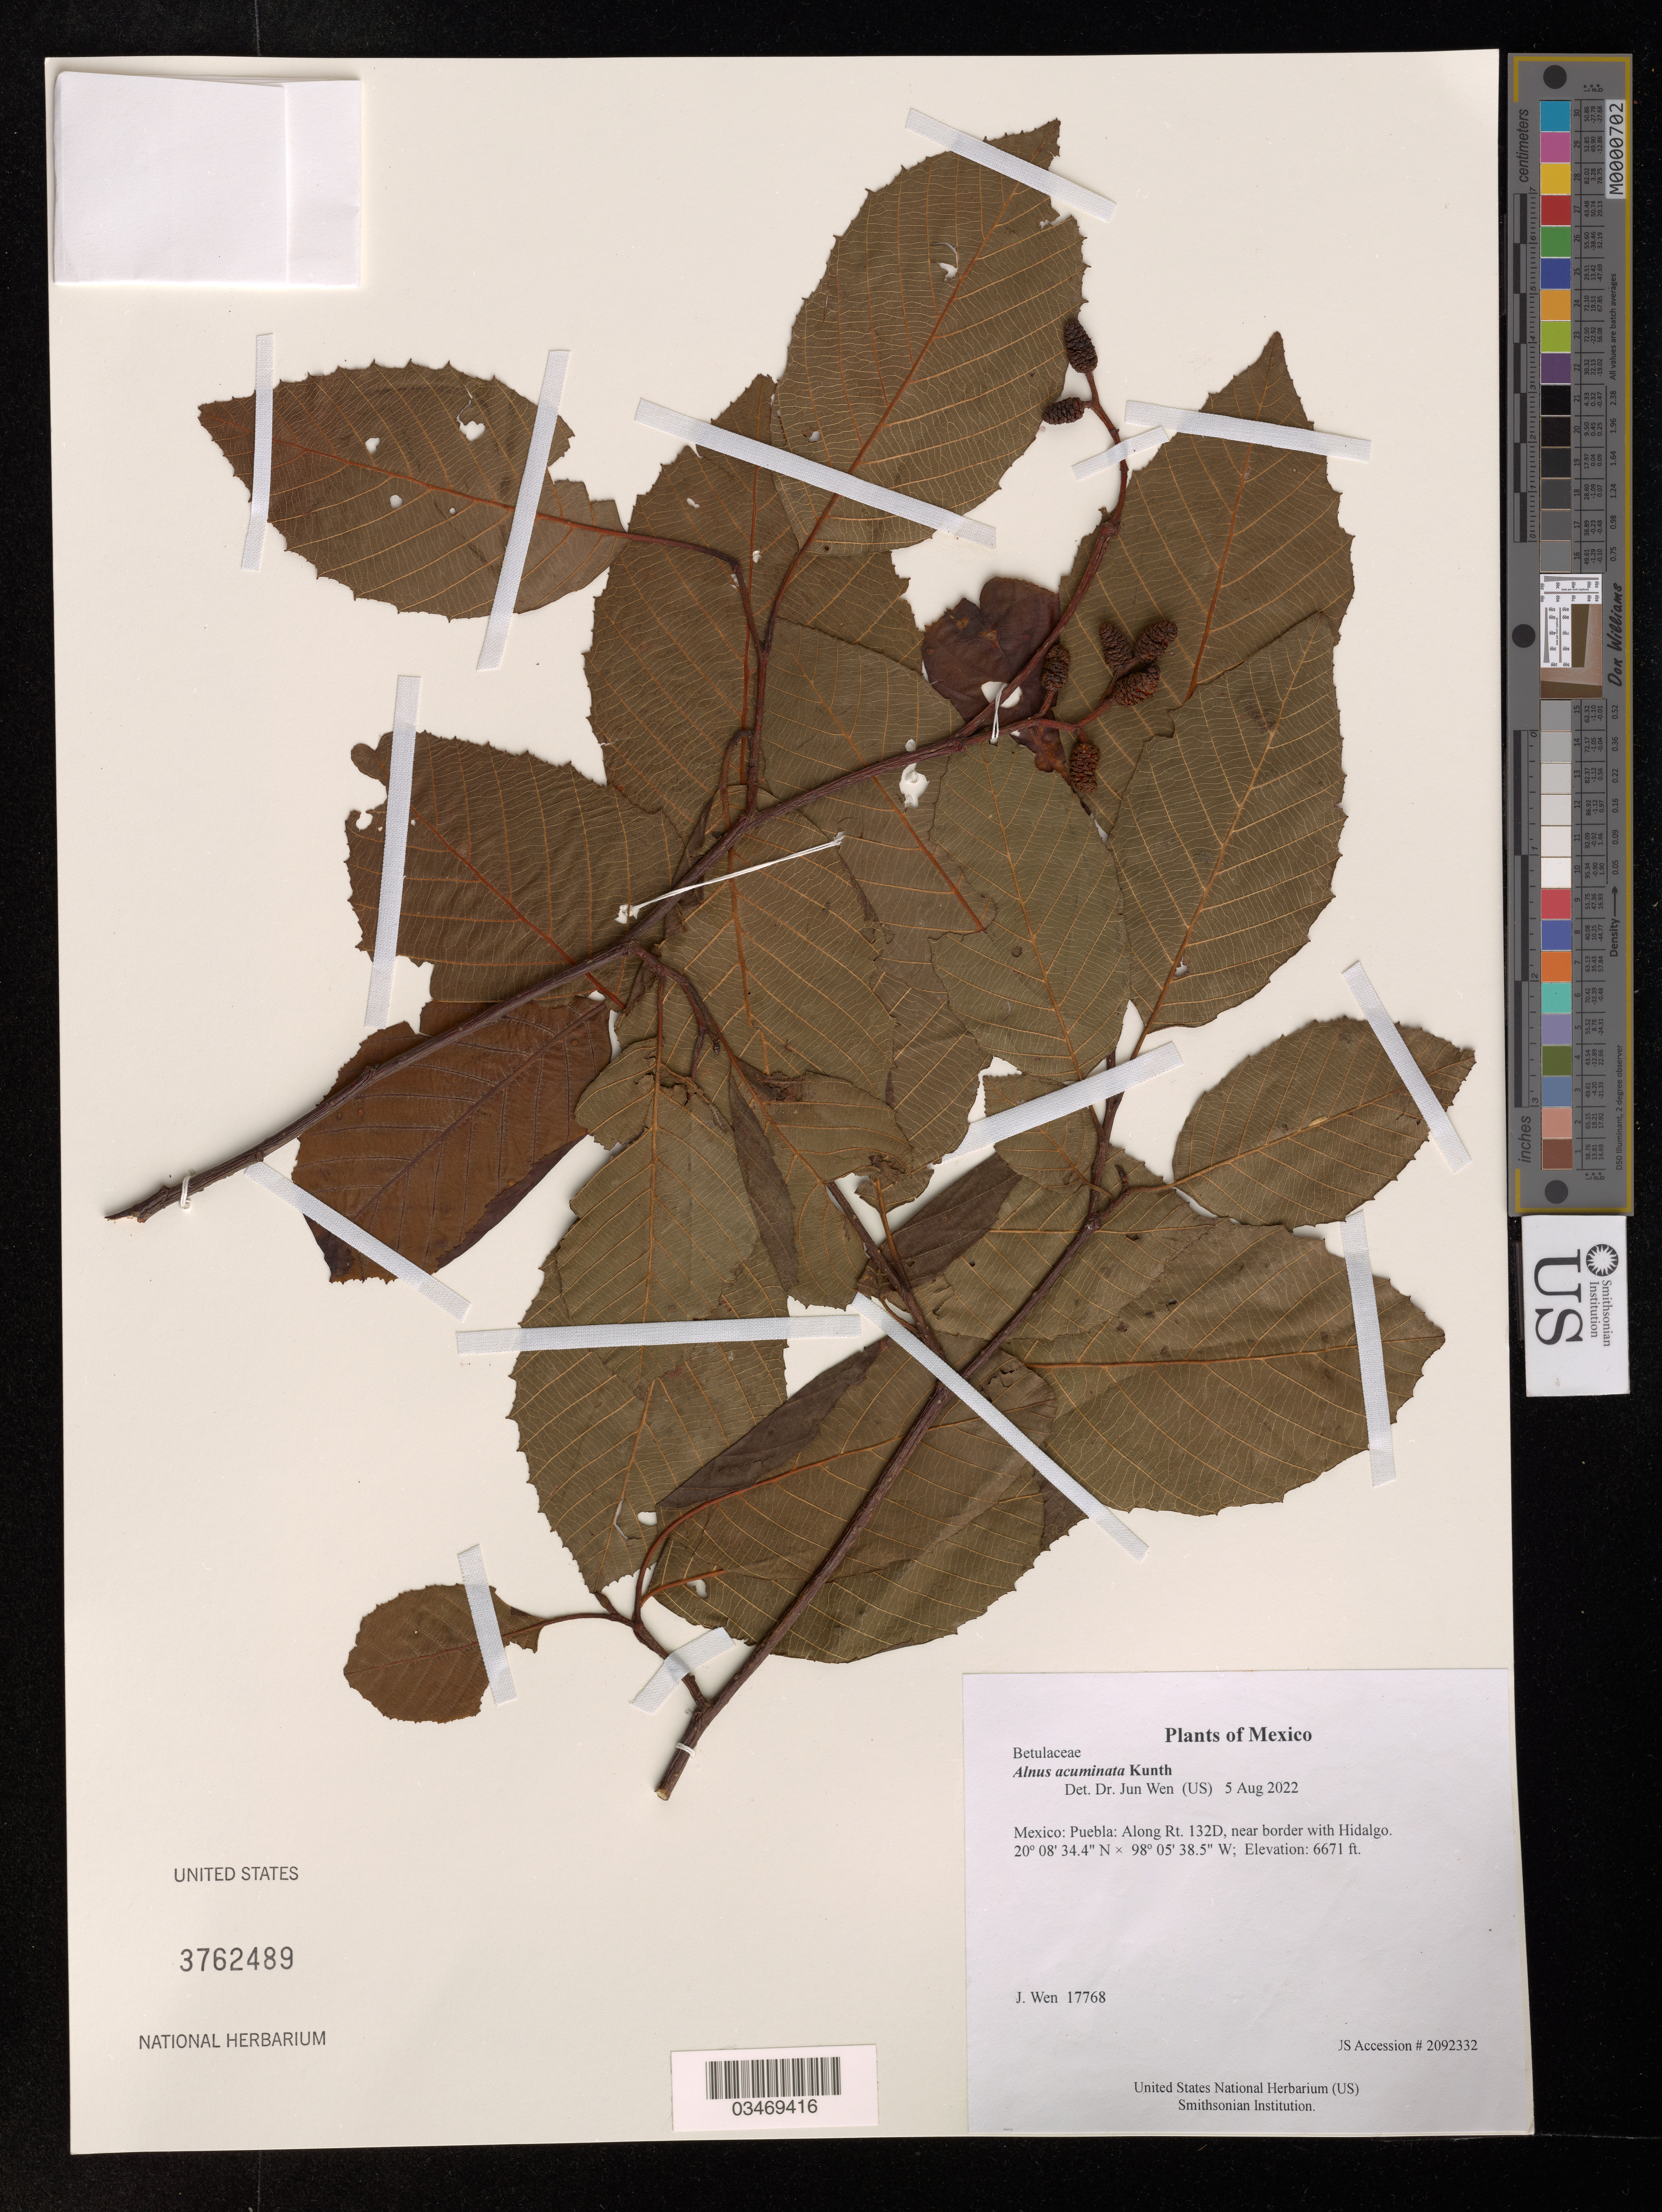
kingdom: Plantae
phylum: Tracheophyta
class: Magnoliopsida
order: Fagales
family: Betulaceae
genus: Alnus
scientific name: Alnus acuminata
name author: Kunth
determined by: Wen, Jun, (BOT), Smithsonian Institution - National Museum of Natural History (UNITED STATES)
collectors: J. Wen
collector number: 17768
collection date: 2022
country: Mexico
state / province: Puebla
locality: Along Rt. 132D, near border with Hidalgo.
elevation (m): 2033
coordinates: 20 08.573 N, 98 05.641 W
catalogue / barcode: US 3762489